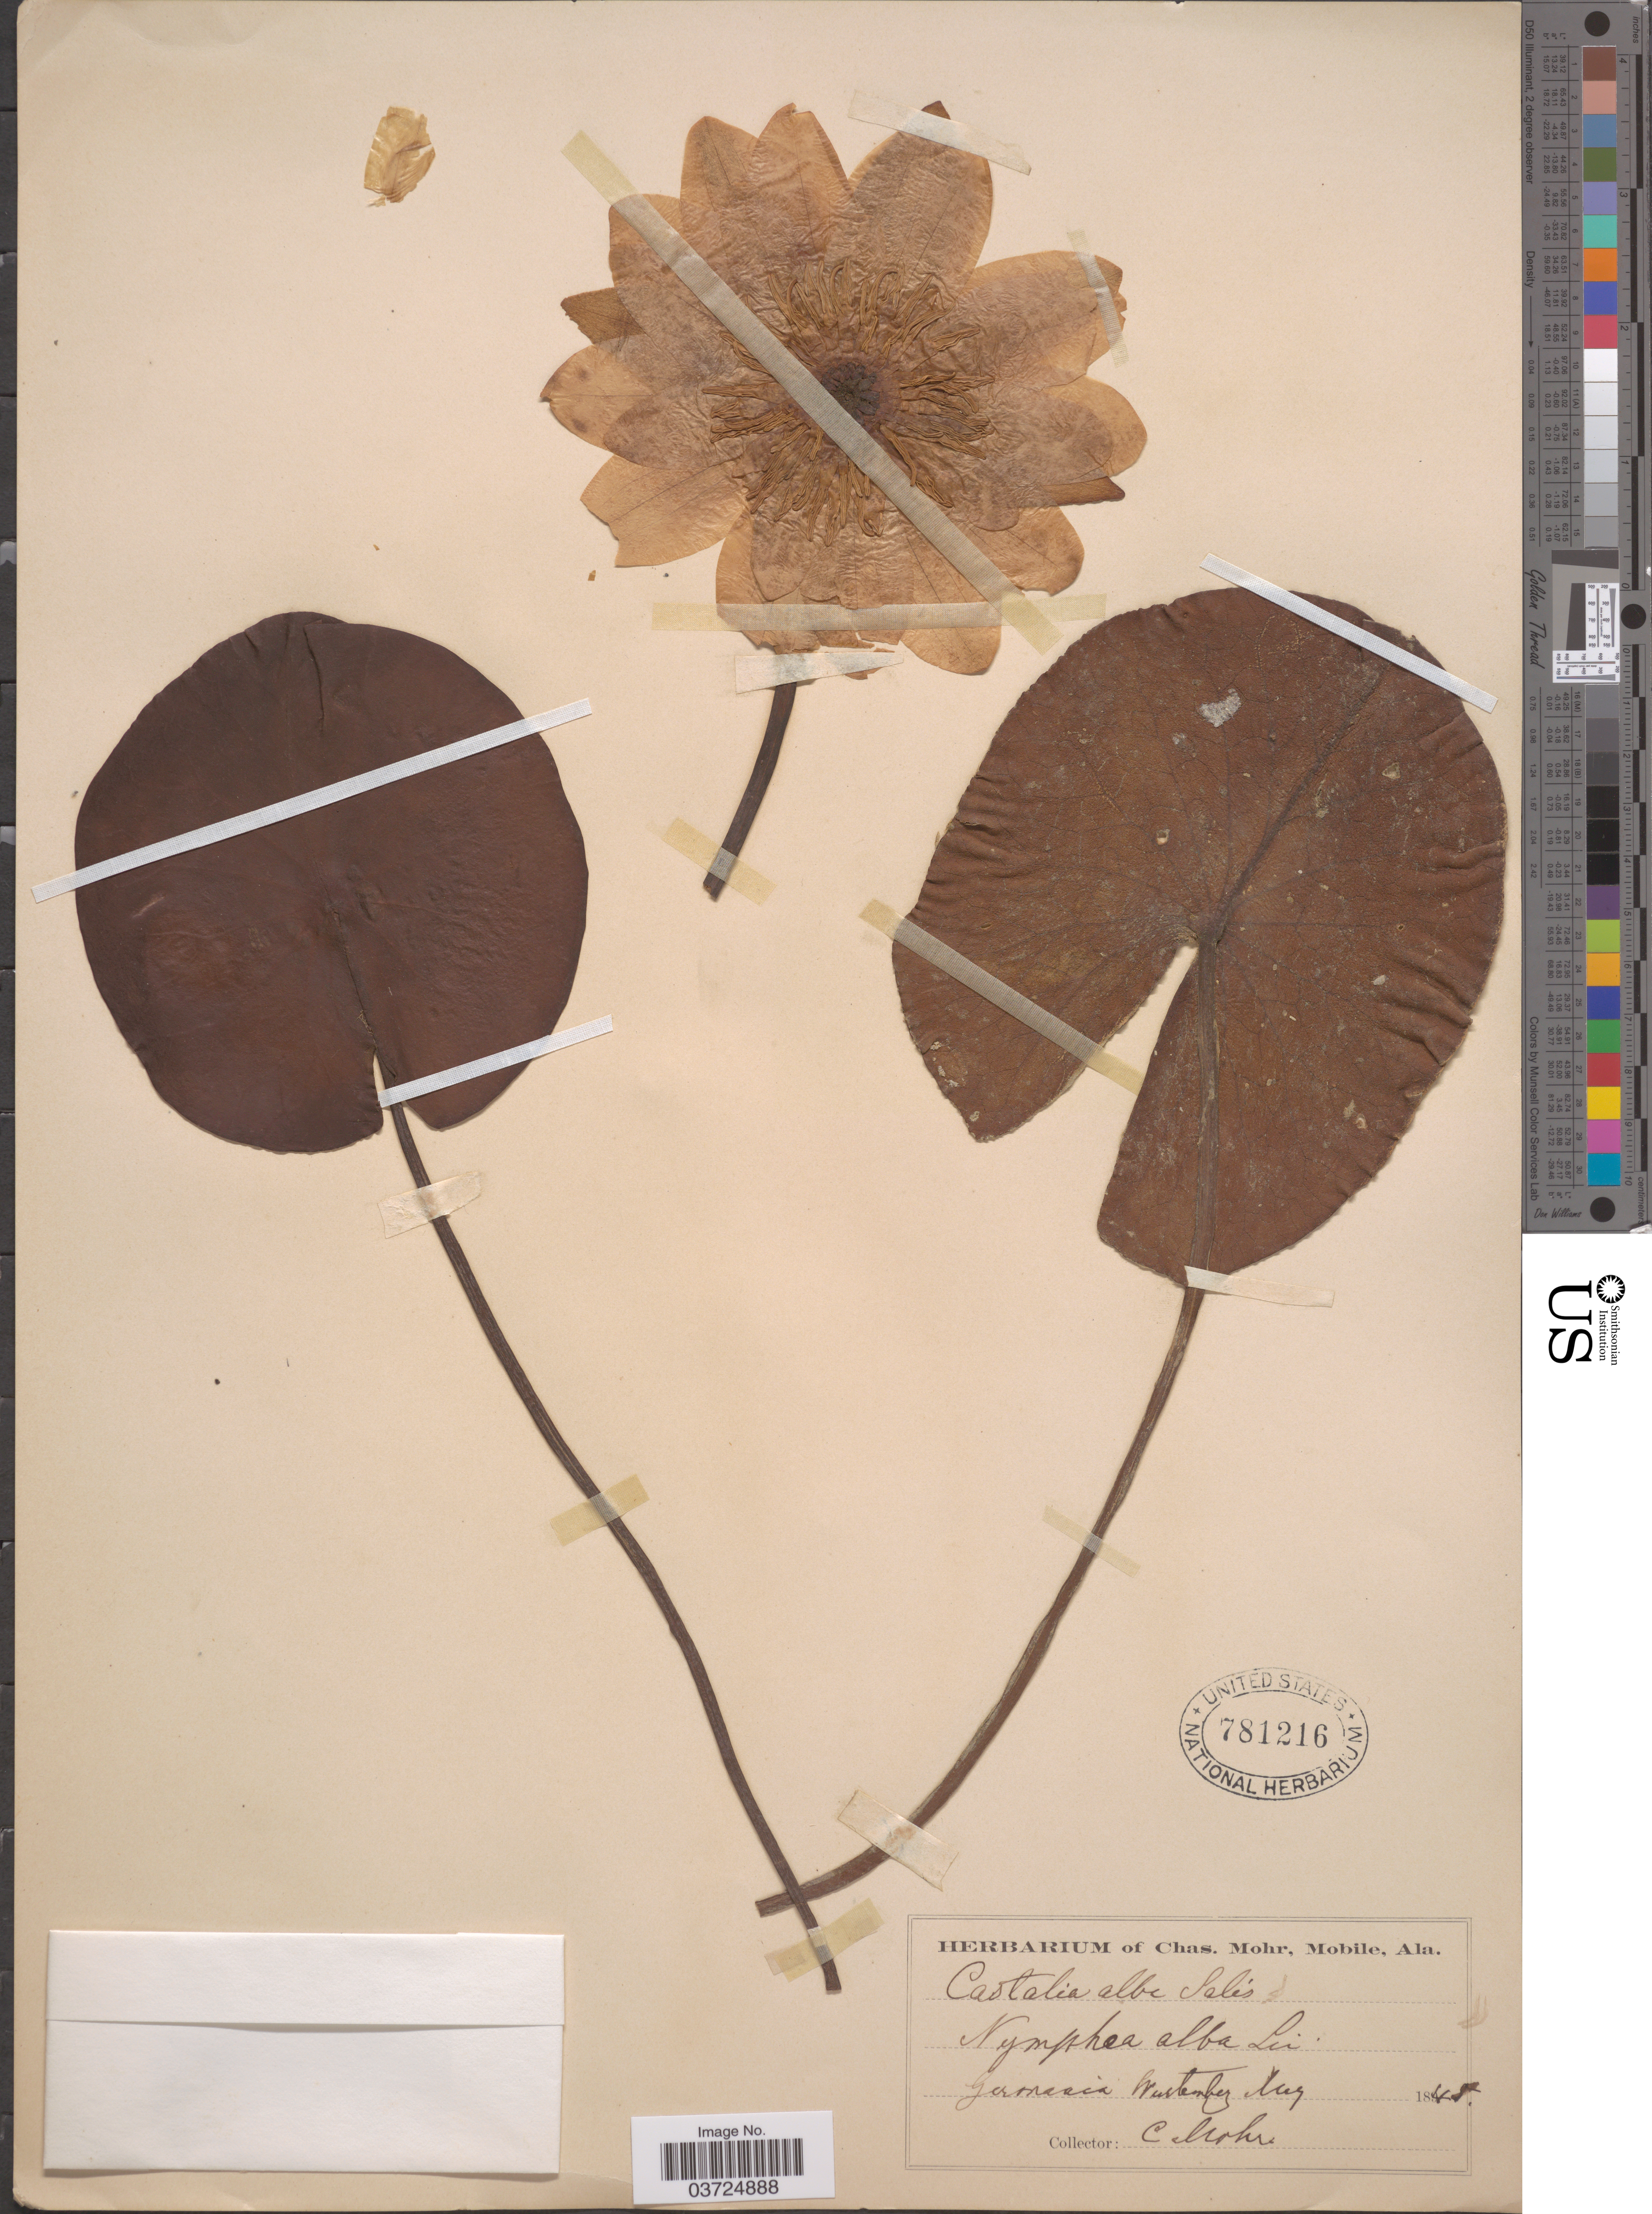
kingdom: Plantae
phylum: Tracheophyta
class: Magnoliopsida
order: Nymphaeales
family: Nymphaeaceae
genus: Nymphaea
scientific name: Nymphaea alba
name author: L.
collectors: Mohr, C. T. (herbarium)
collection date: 1845-05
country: Germany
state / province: Baden-Württemberg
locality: Wurtemberg.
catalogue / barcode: US 781216